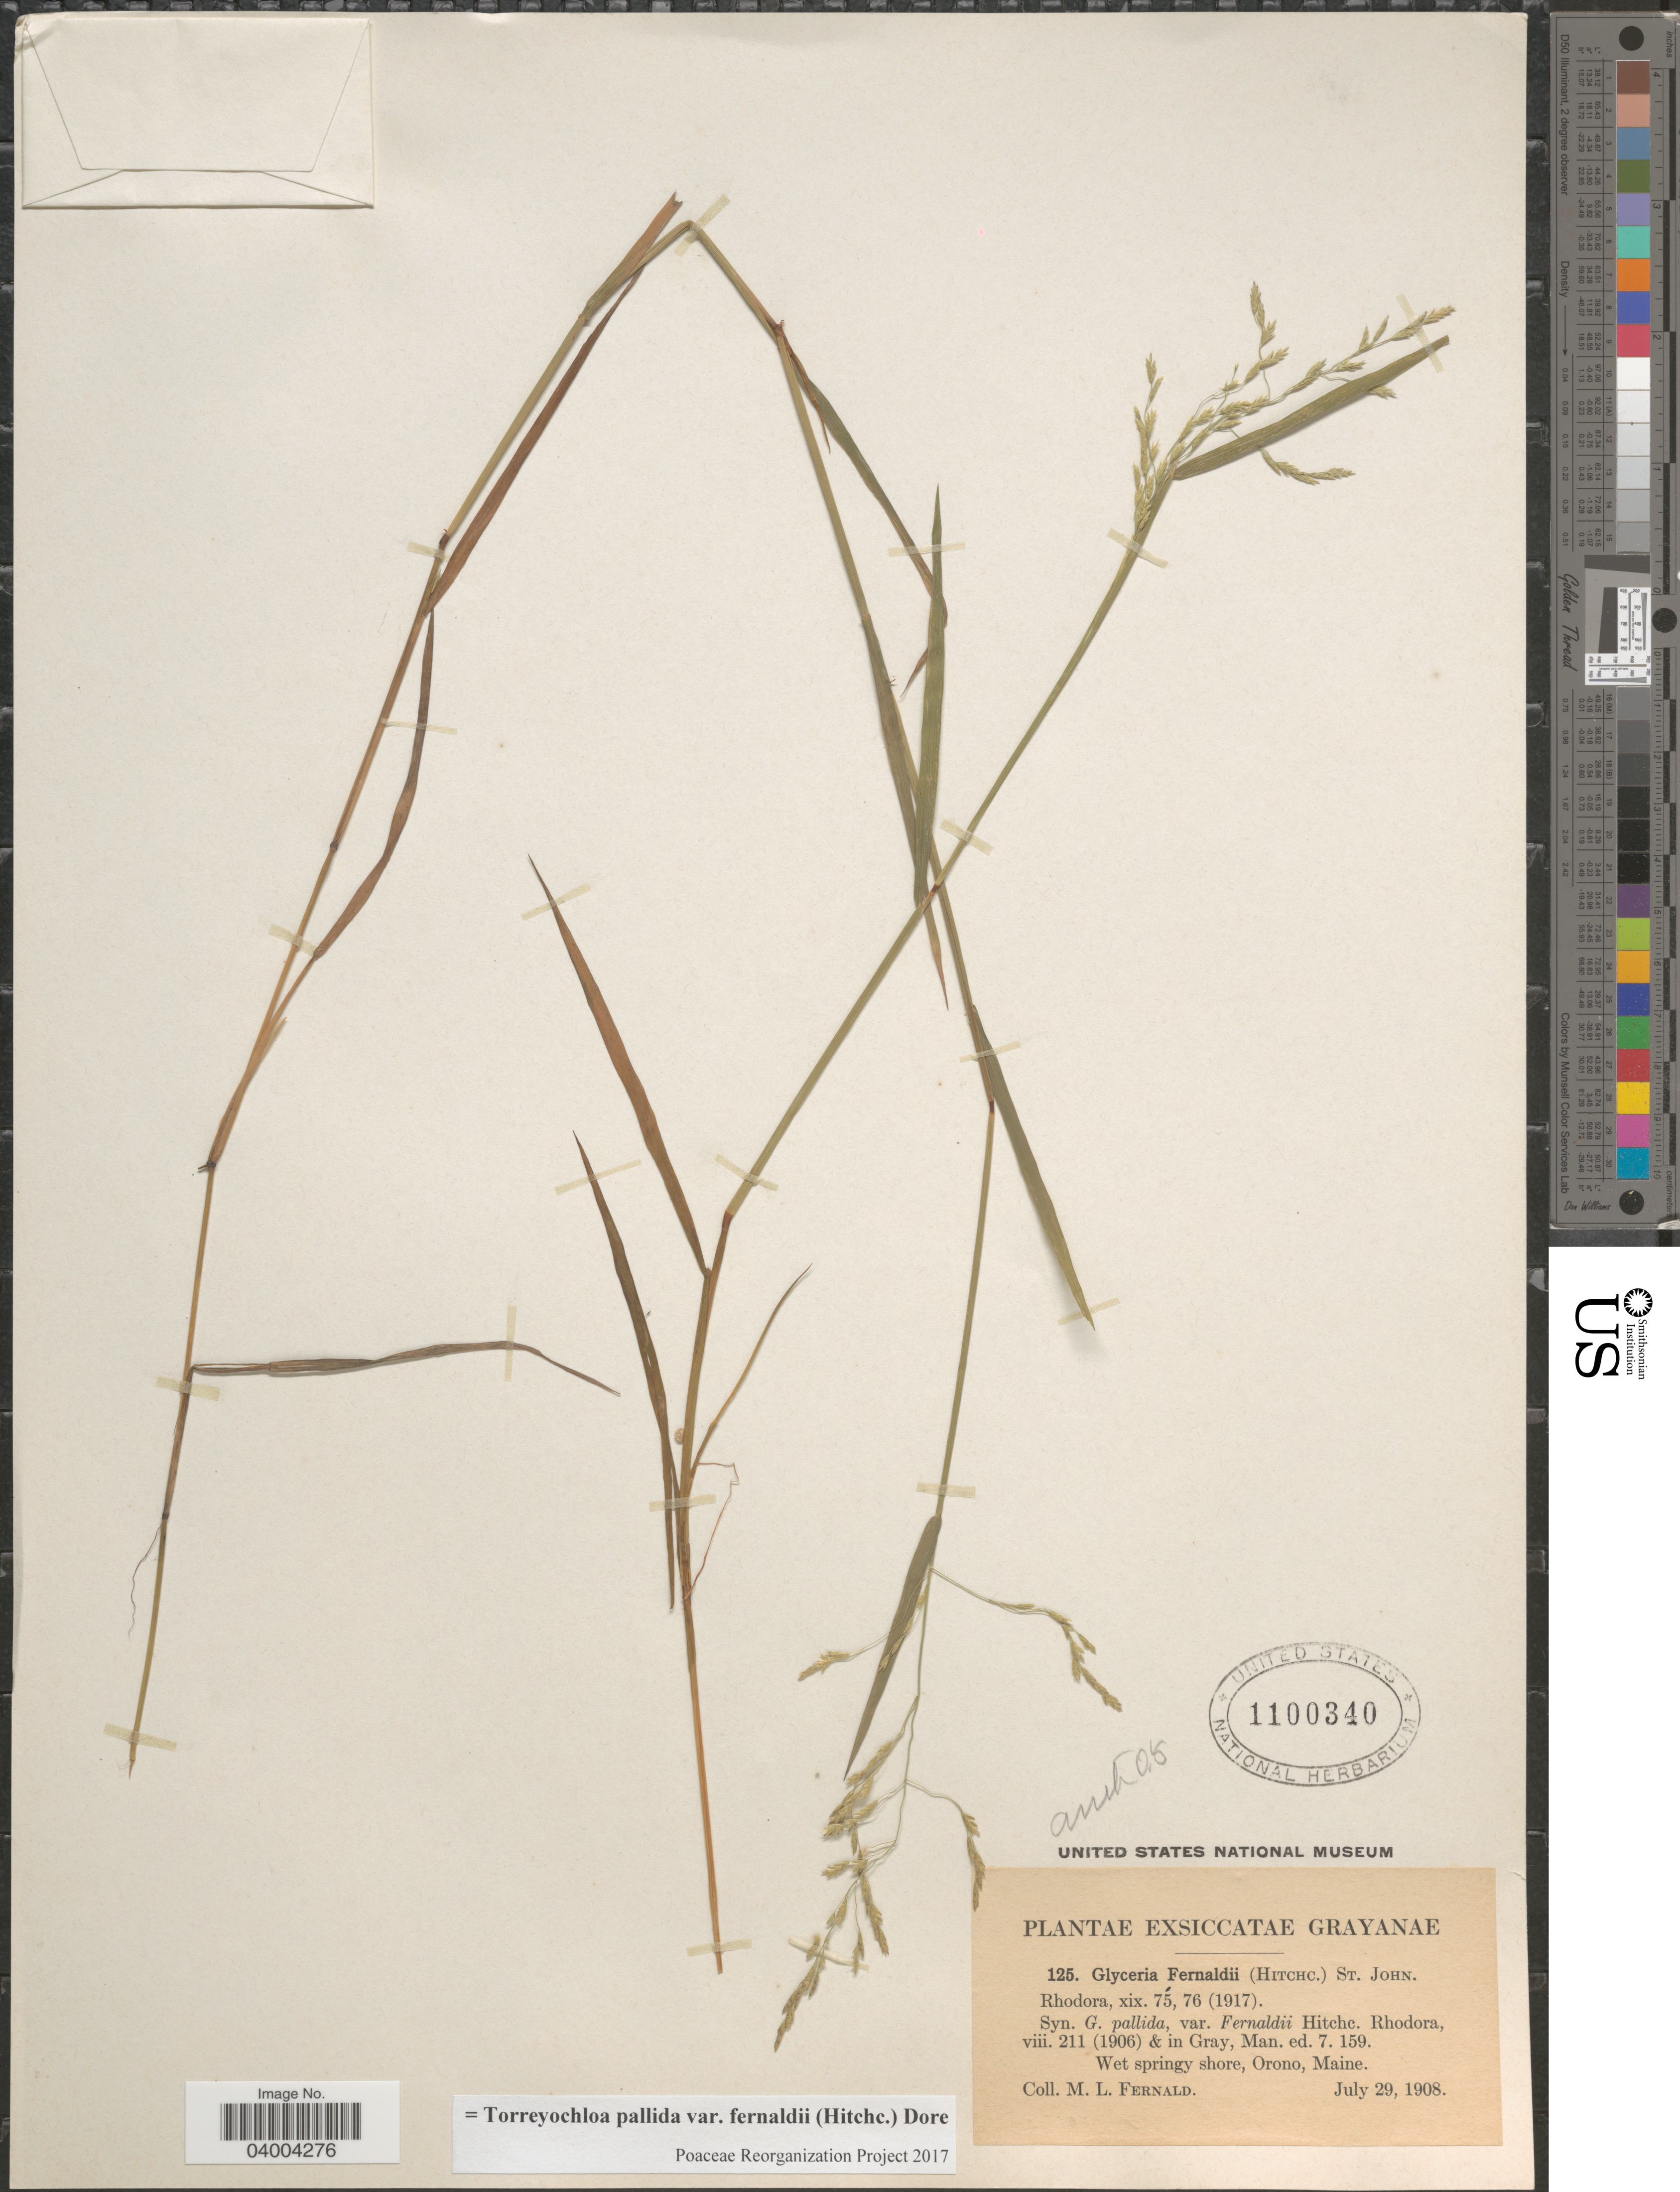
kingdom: Plantae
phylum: Tracheophyta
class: Liliopsida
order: Poales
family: Poaceae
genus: Torreyochloa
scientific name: Torreyochloa pallida var. fernaldii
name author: (Hitchc.) Dore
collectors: M. L. Fernald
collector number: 125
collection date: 1908-07-29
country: United States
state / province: Maine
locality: Grayanae. Wet springy shore, Orono.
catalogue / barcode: US 1100340